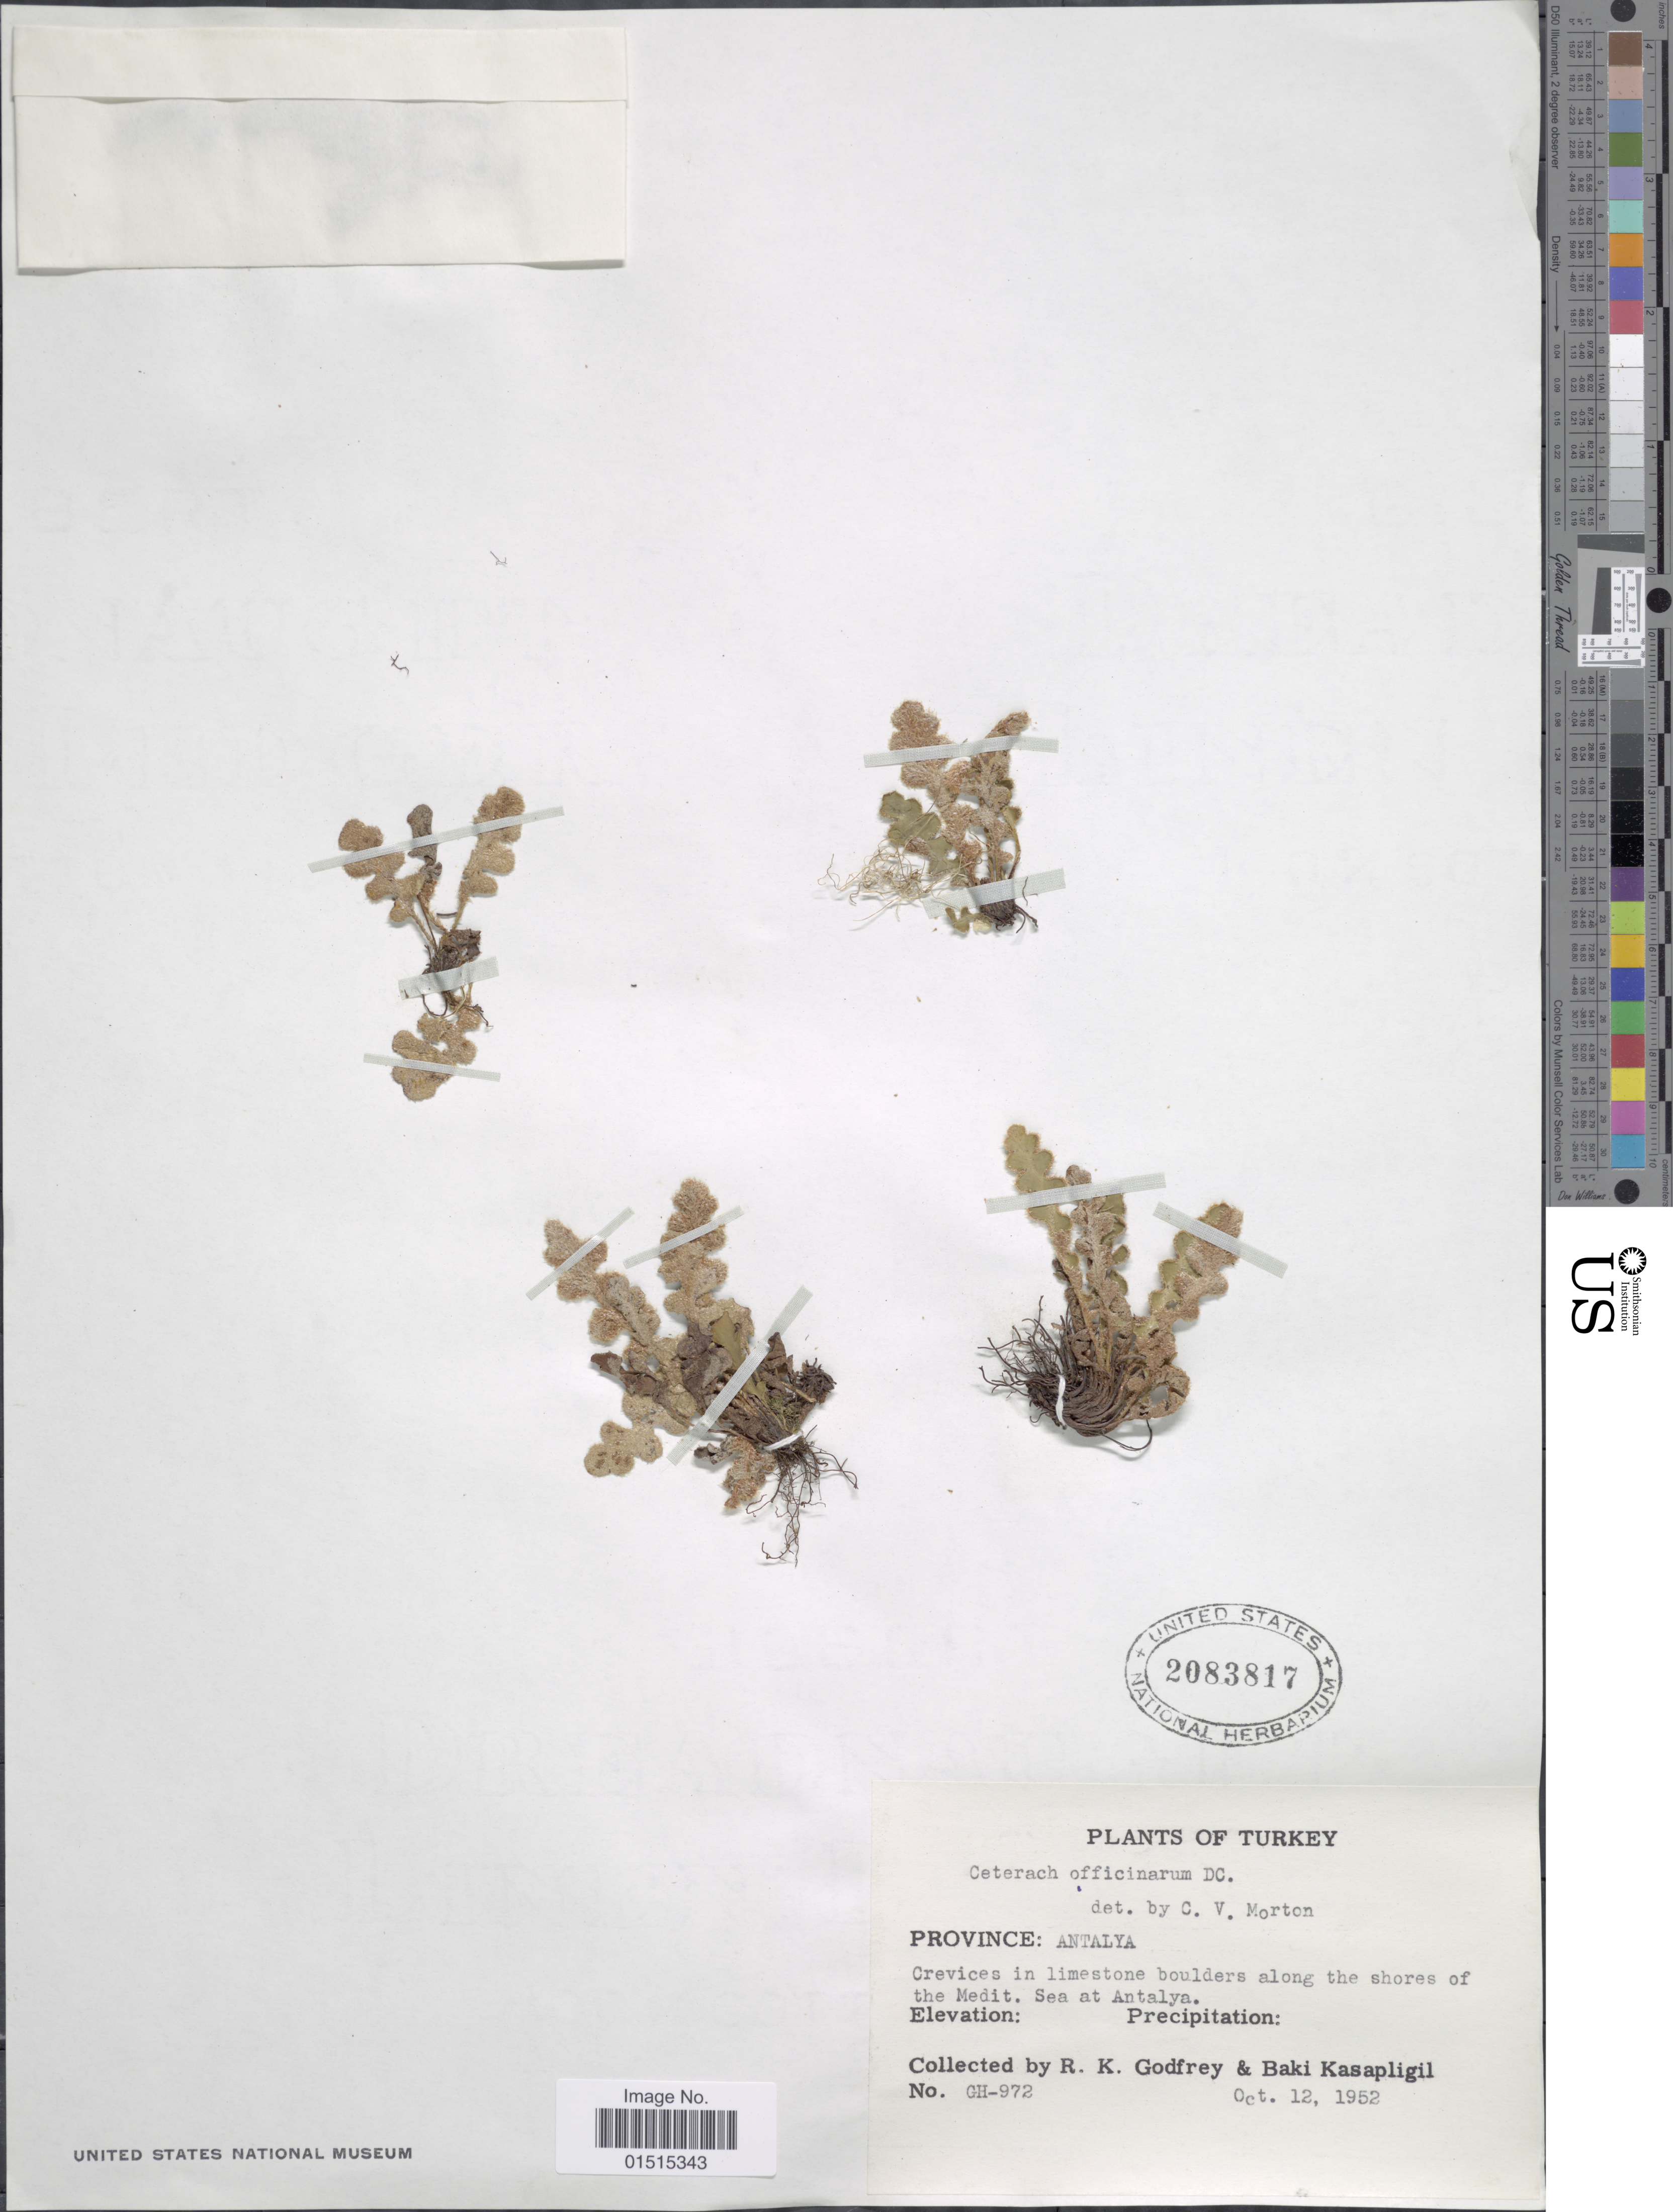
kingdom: Plantae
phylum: Tracheophyta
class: Polypodiopsida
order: Polypodiales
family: Aspleniaceae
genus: Asplenium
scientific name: Asplenium officinarum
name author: DC.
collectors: R. K. Godfrey & B. Kasapligil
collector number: GH-972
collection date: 1952-10-12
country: Turkey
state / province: Antalya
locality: Crevices in limestone boulders along the shores of the Medit. Sea at Antalya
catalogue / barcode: US 2083817